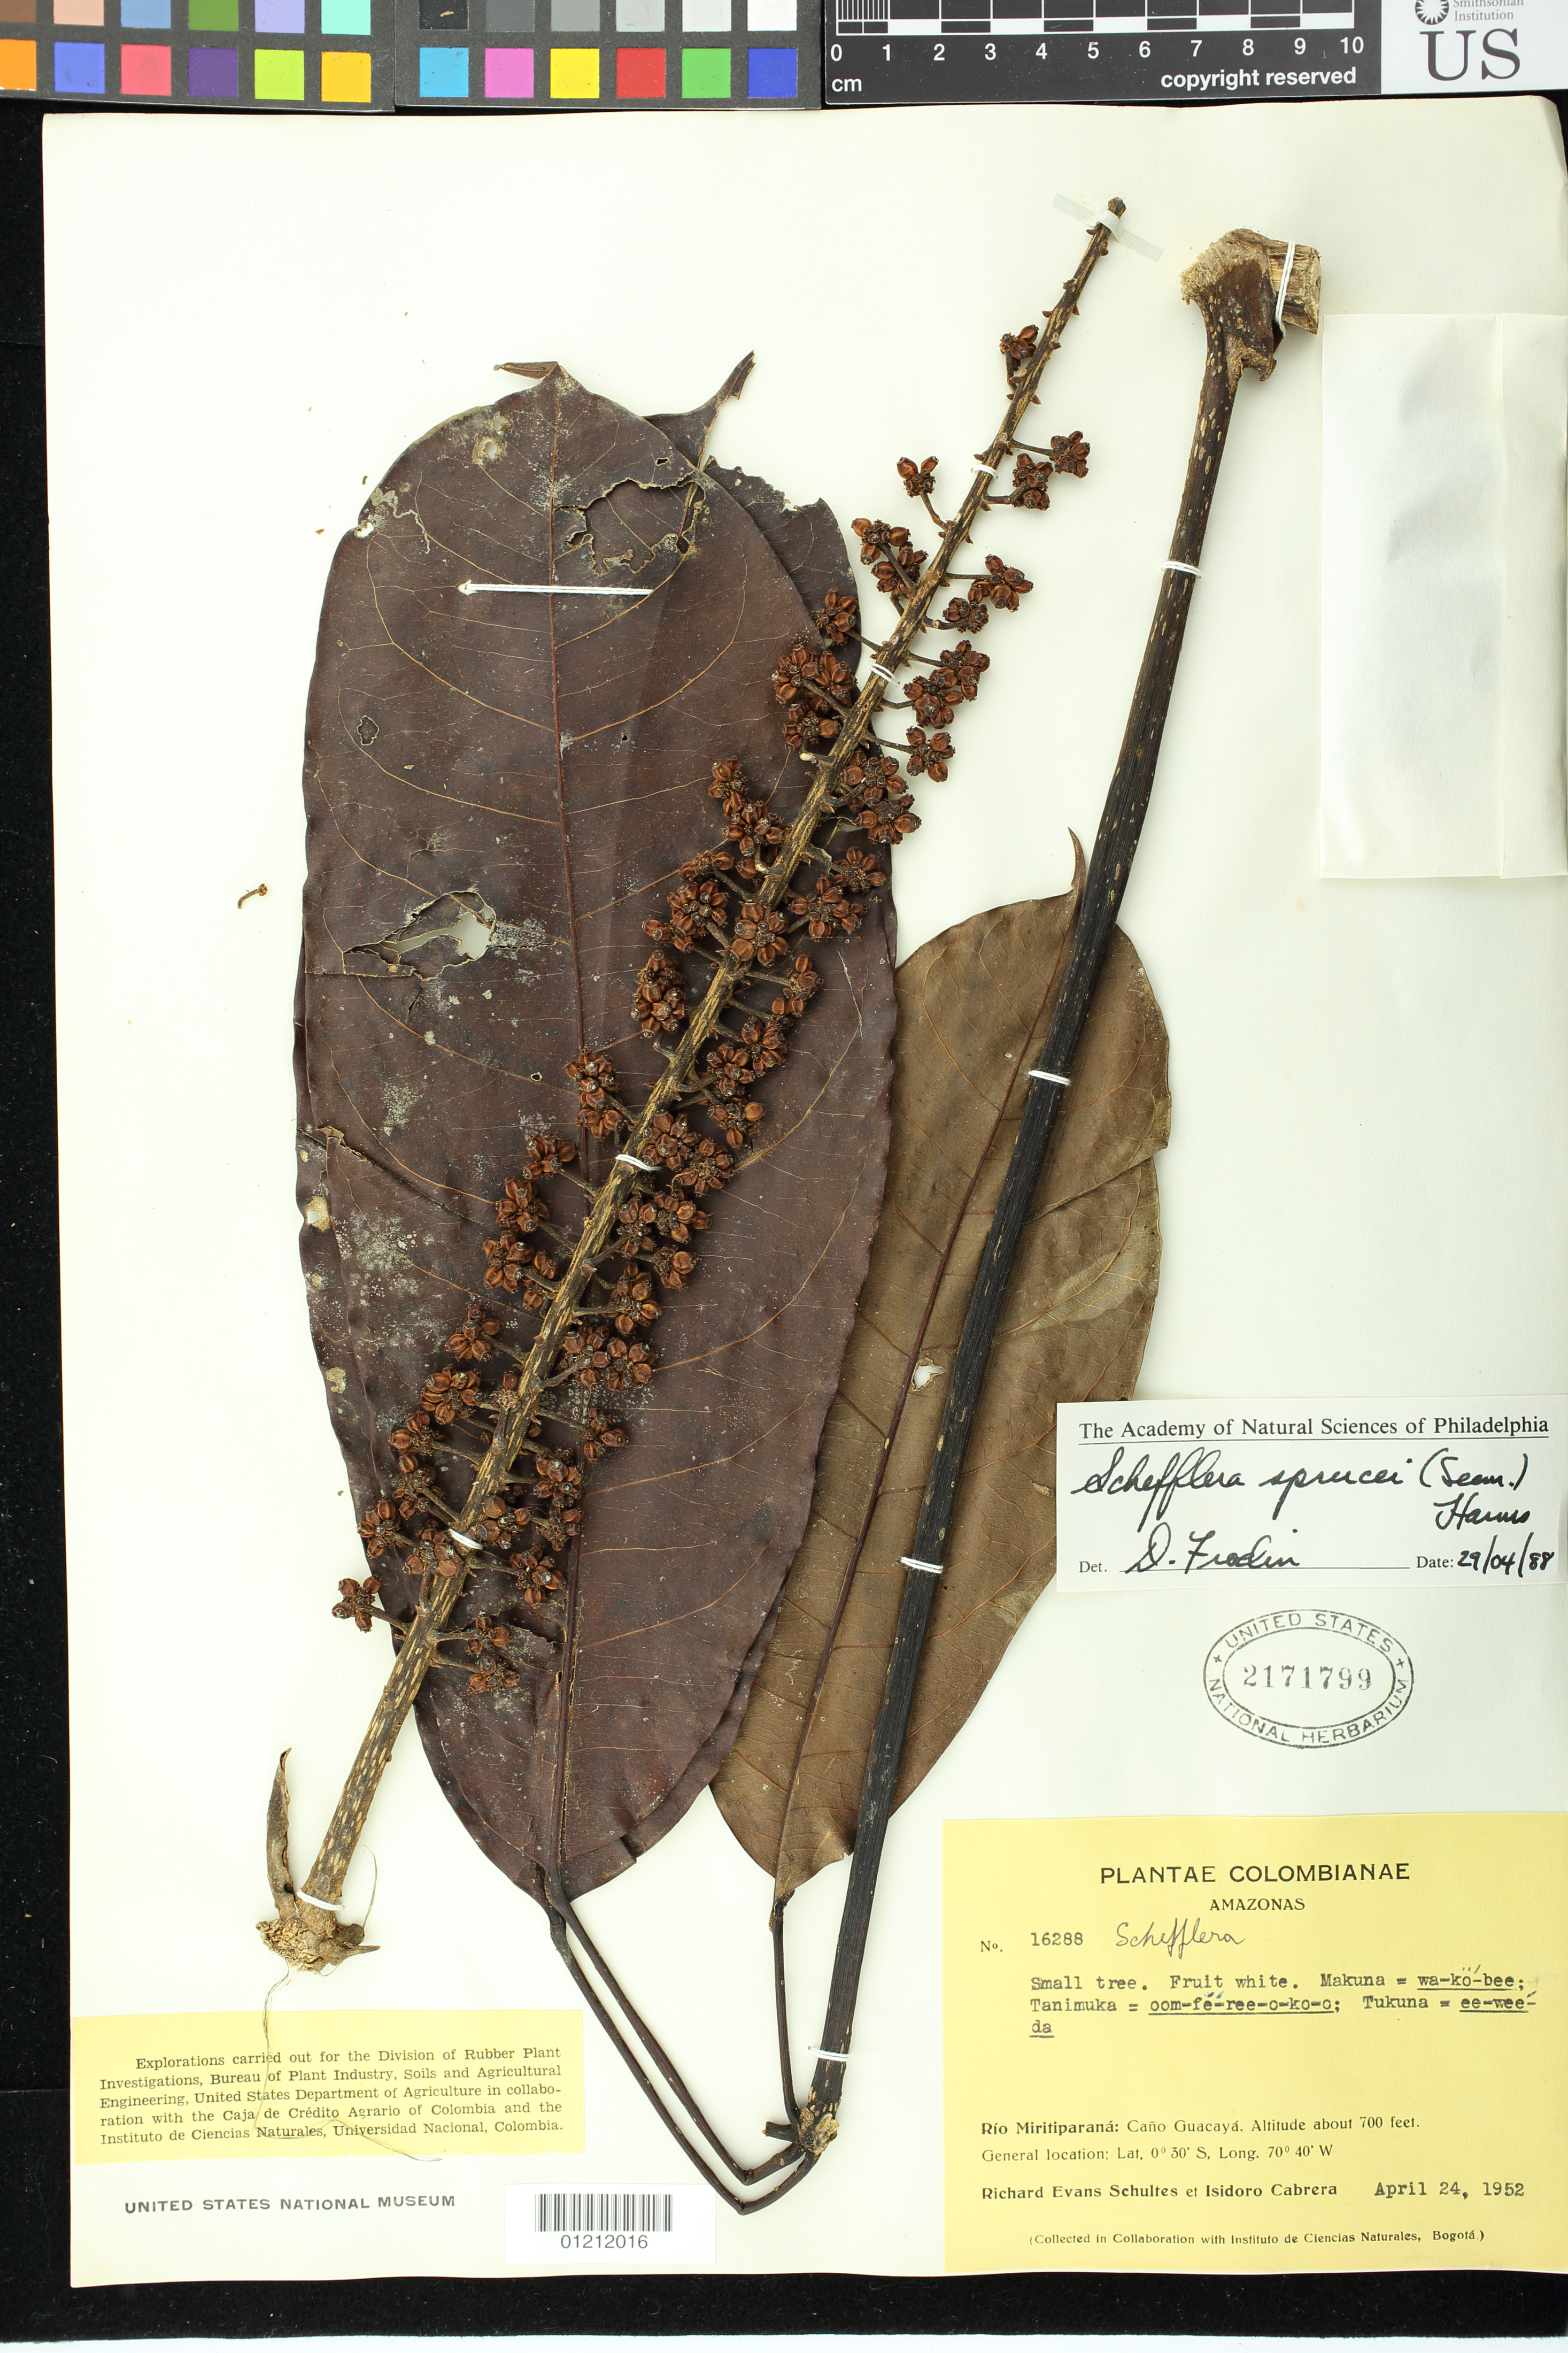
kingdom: Plantae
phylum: Tracheophyta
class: Magnoliopsida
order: Apiales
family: Araliaceae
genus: Schefflera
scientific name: Schefflera sprucei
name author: (Seem.) Harms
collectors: R. E. Schultes & I. Cabrera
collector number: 16288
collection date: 1952-04-24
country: Colombia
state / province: Amazônas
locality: Río Miritiparaná: Ca±o Guacayá.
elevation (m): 213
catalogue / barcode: US 2171799